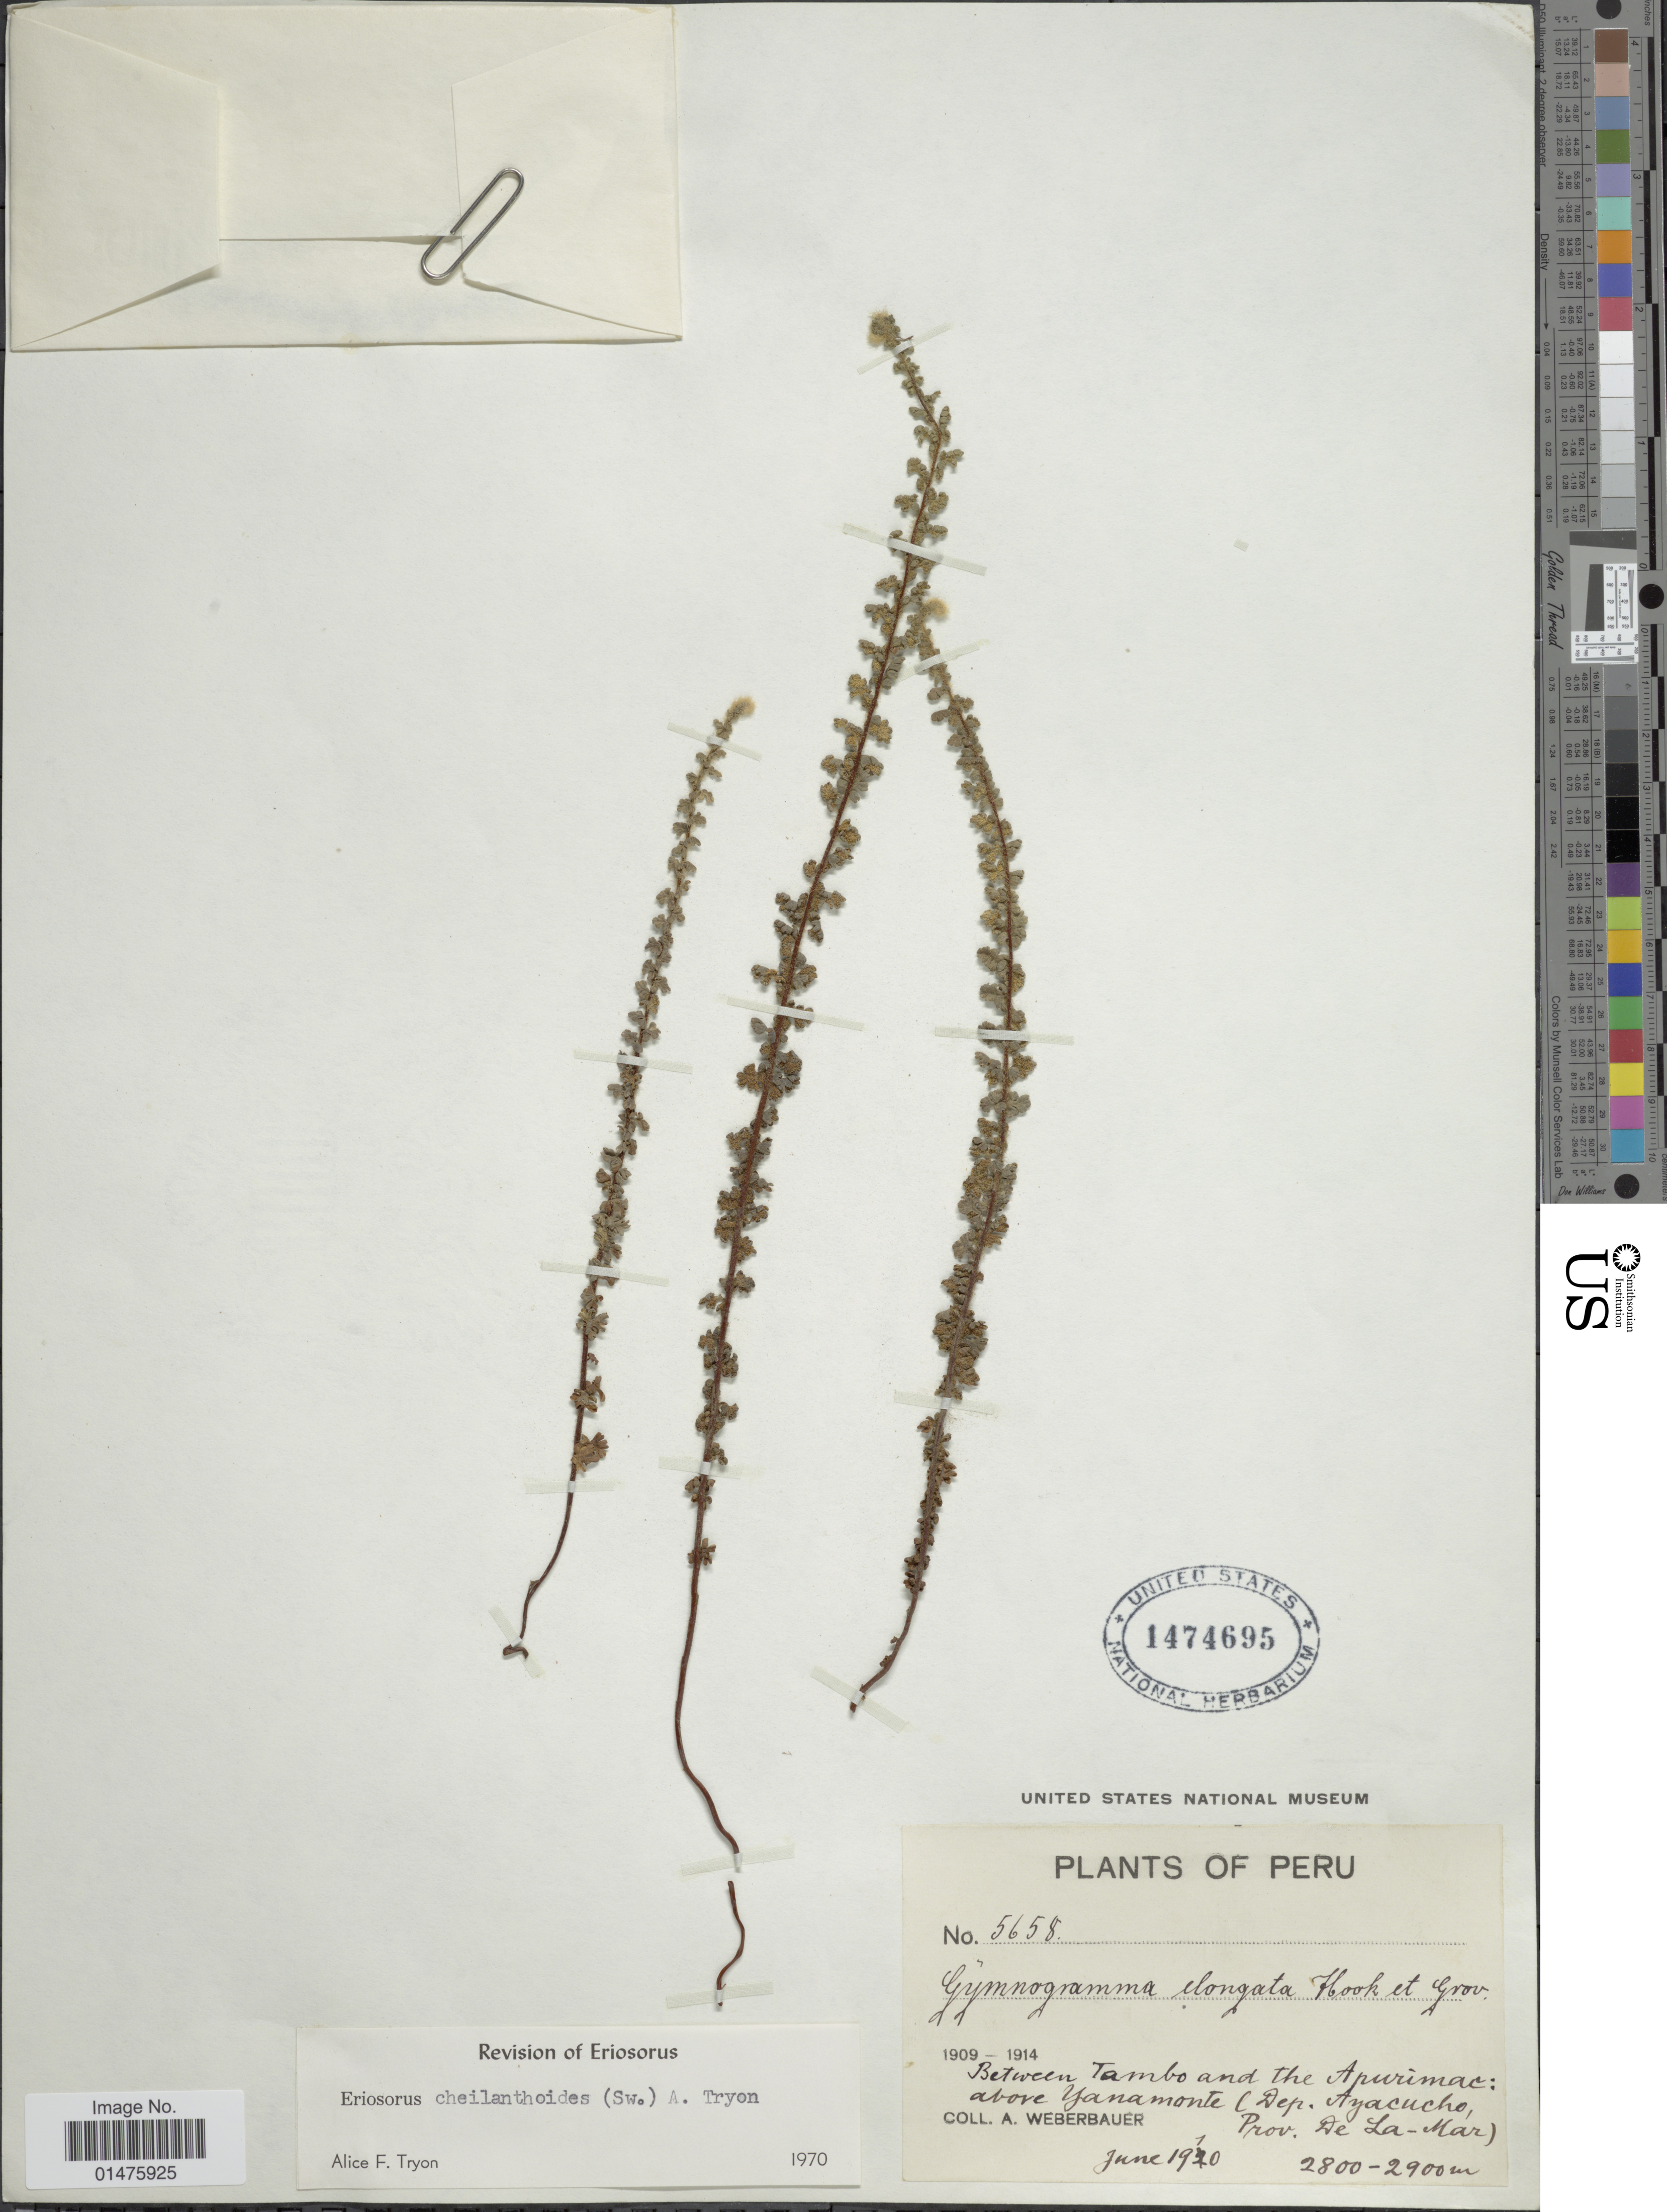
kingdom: Plantae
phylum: Tracheophyta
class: Polypodiopsida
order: Polypodiales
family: Pteridaceae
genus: Jamesonia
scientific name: Jamesonia cheilanthoides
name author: (Sw.) Christenh.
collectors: A. Weberbauer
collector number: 5658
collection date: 1910-06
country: Peru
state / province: Ayacucho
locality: Between Tambo and the Apurimac: above Yana onte (Dep. Ayacucho, prov. De La-Mar)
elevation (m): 2800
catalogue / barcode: US 1474695